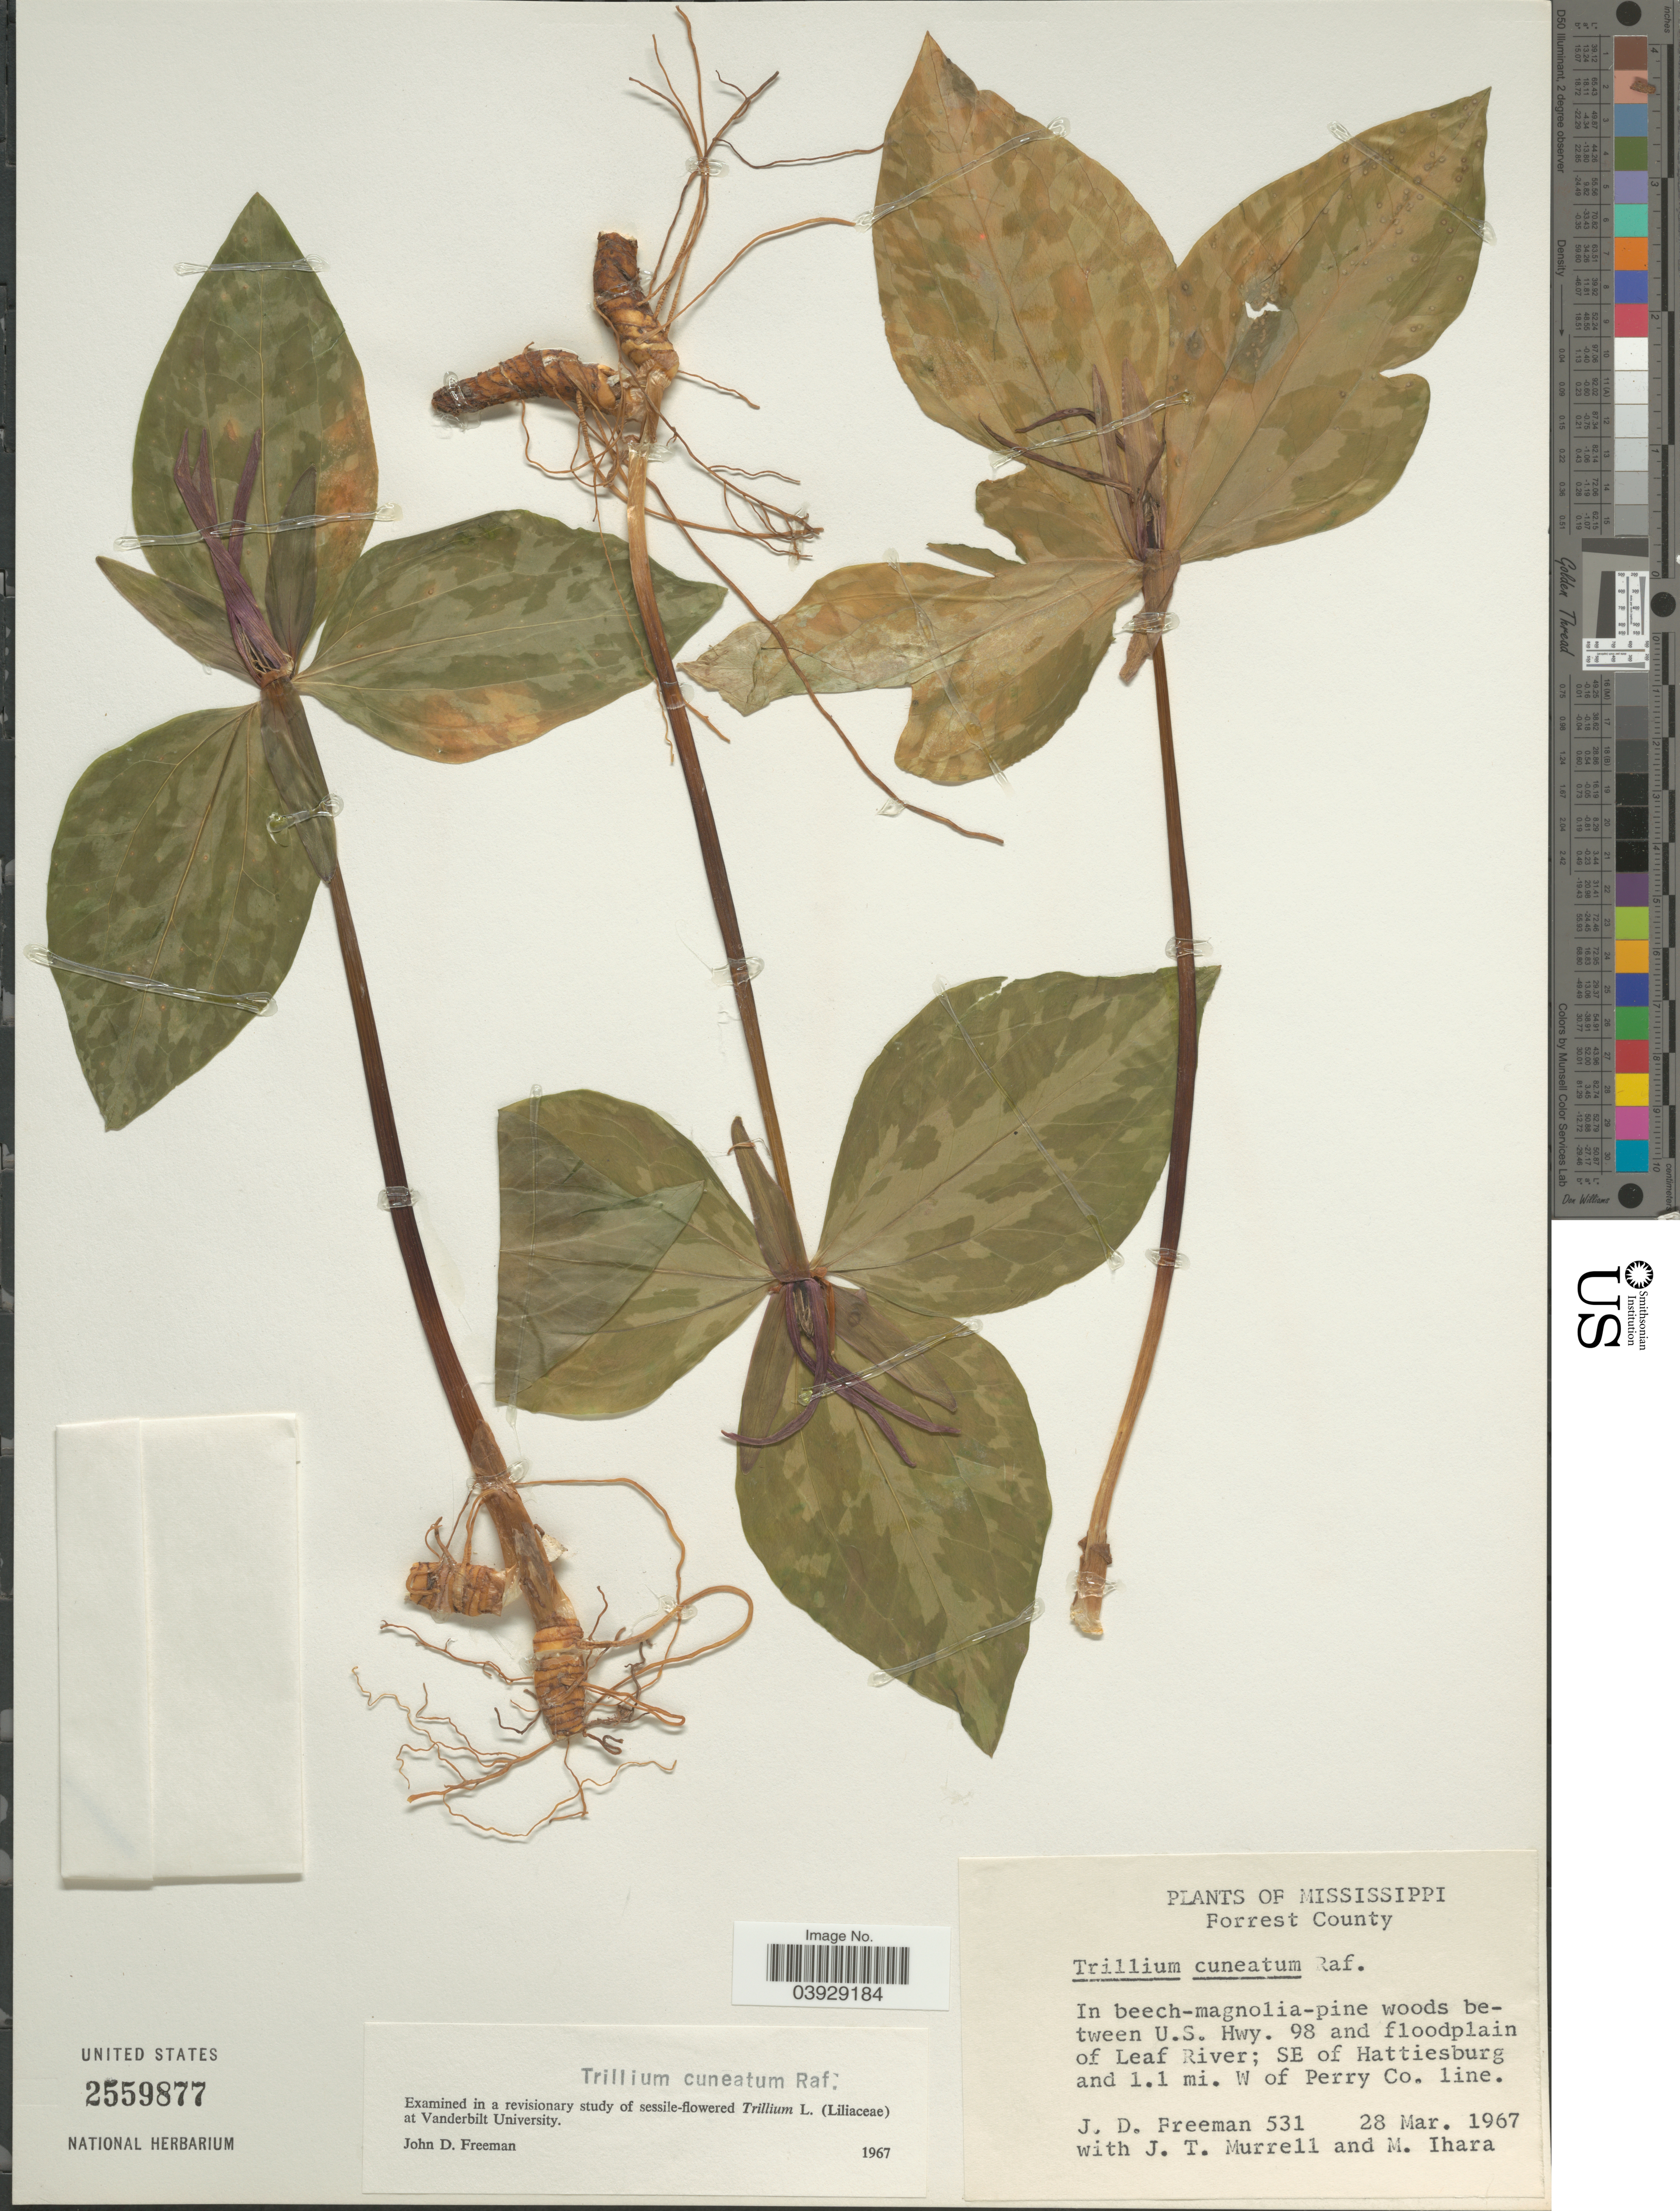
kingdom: Plantae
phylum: Tracheophyta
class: Liliopsida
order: Liliales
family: Melanthiaceae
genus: Trillium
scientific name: Trillium cuneatum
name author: Raf.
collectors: J. Freeman, J. Murrell & M. Ihara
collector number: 531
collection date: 1967-03-28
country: United States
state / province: Mississippi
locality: Forrest County. In beech-magnolia-pine woods between U.S. Hwy. 98 and floodplain of Leaf River; SE of Hattiesburg and 1.1 mi. W of Perry Co. line.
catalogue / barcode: US 2559877